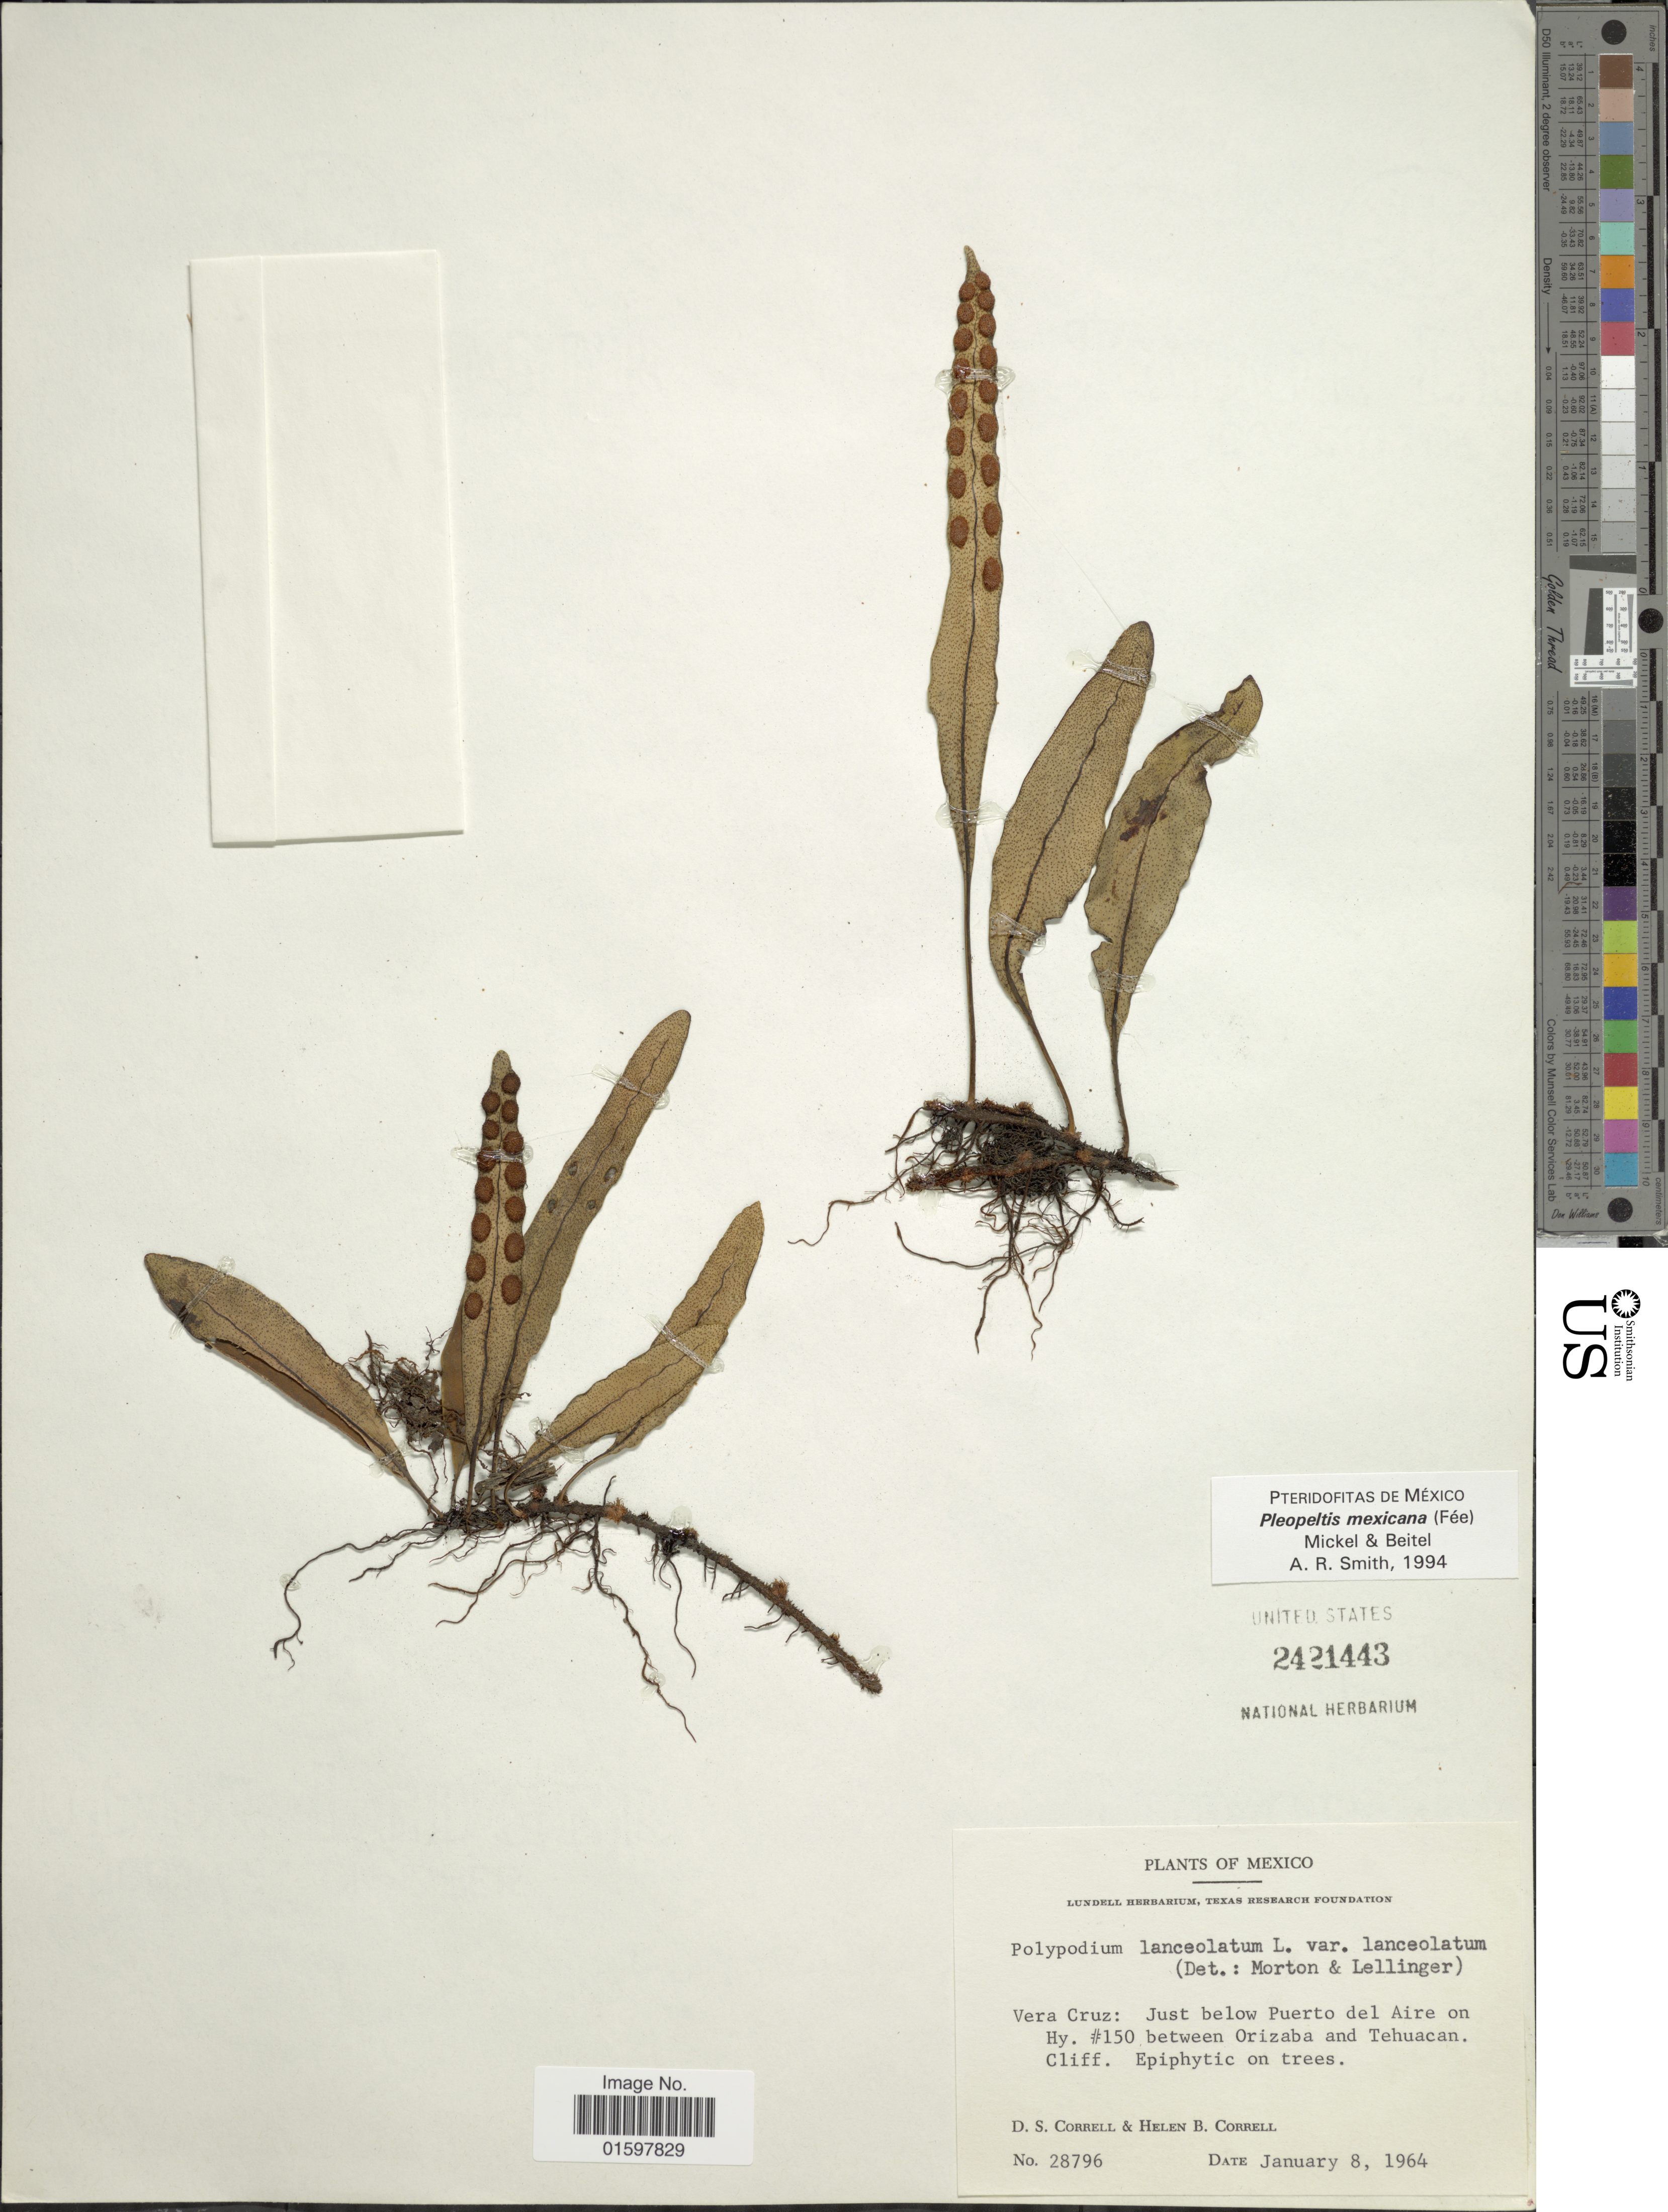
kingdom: Plantae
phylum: Tracheophyta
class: Polypodiopsida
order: Polypodiales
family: Polypodiaceae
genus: Pleopeltis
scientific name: Pleopeltis mexicana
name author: (Fée) Mickel & Beitel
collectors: D. S. Correll & H. Correll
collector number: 28796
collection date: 1964-01-08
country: Mexico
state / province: Veracruz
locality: Just below Puerto del Aire on Hy. #150 between Orizaba and Tehuacan Cliff.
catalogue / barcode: US 2421443